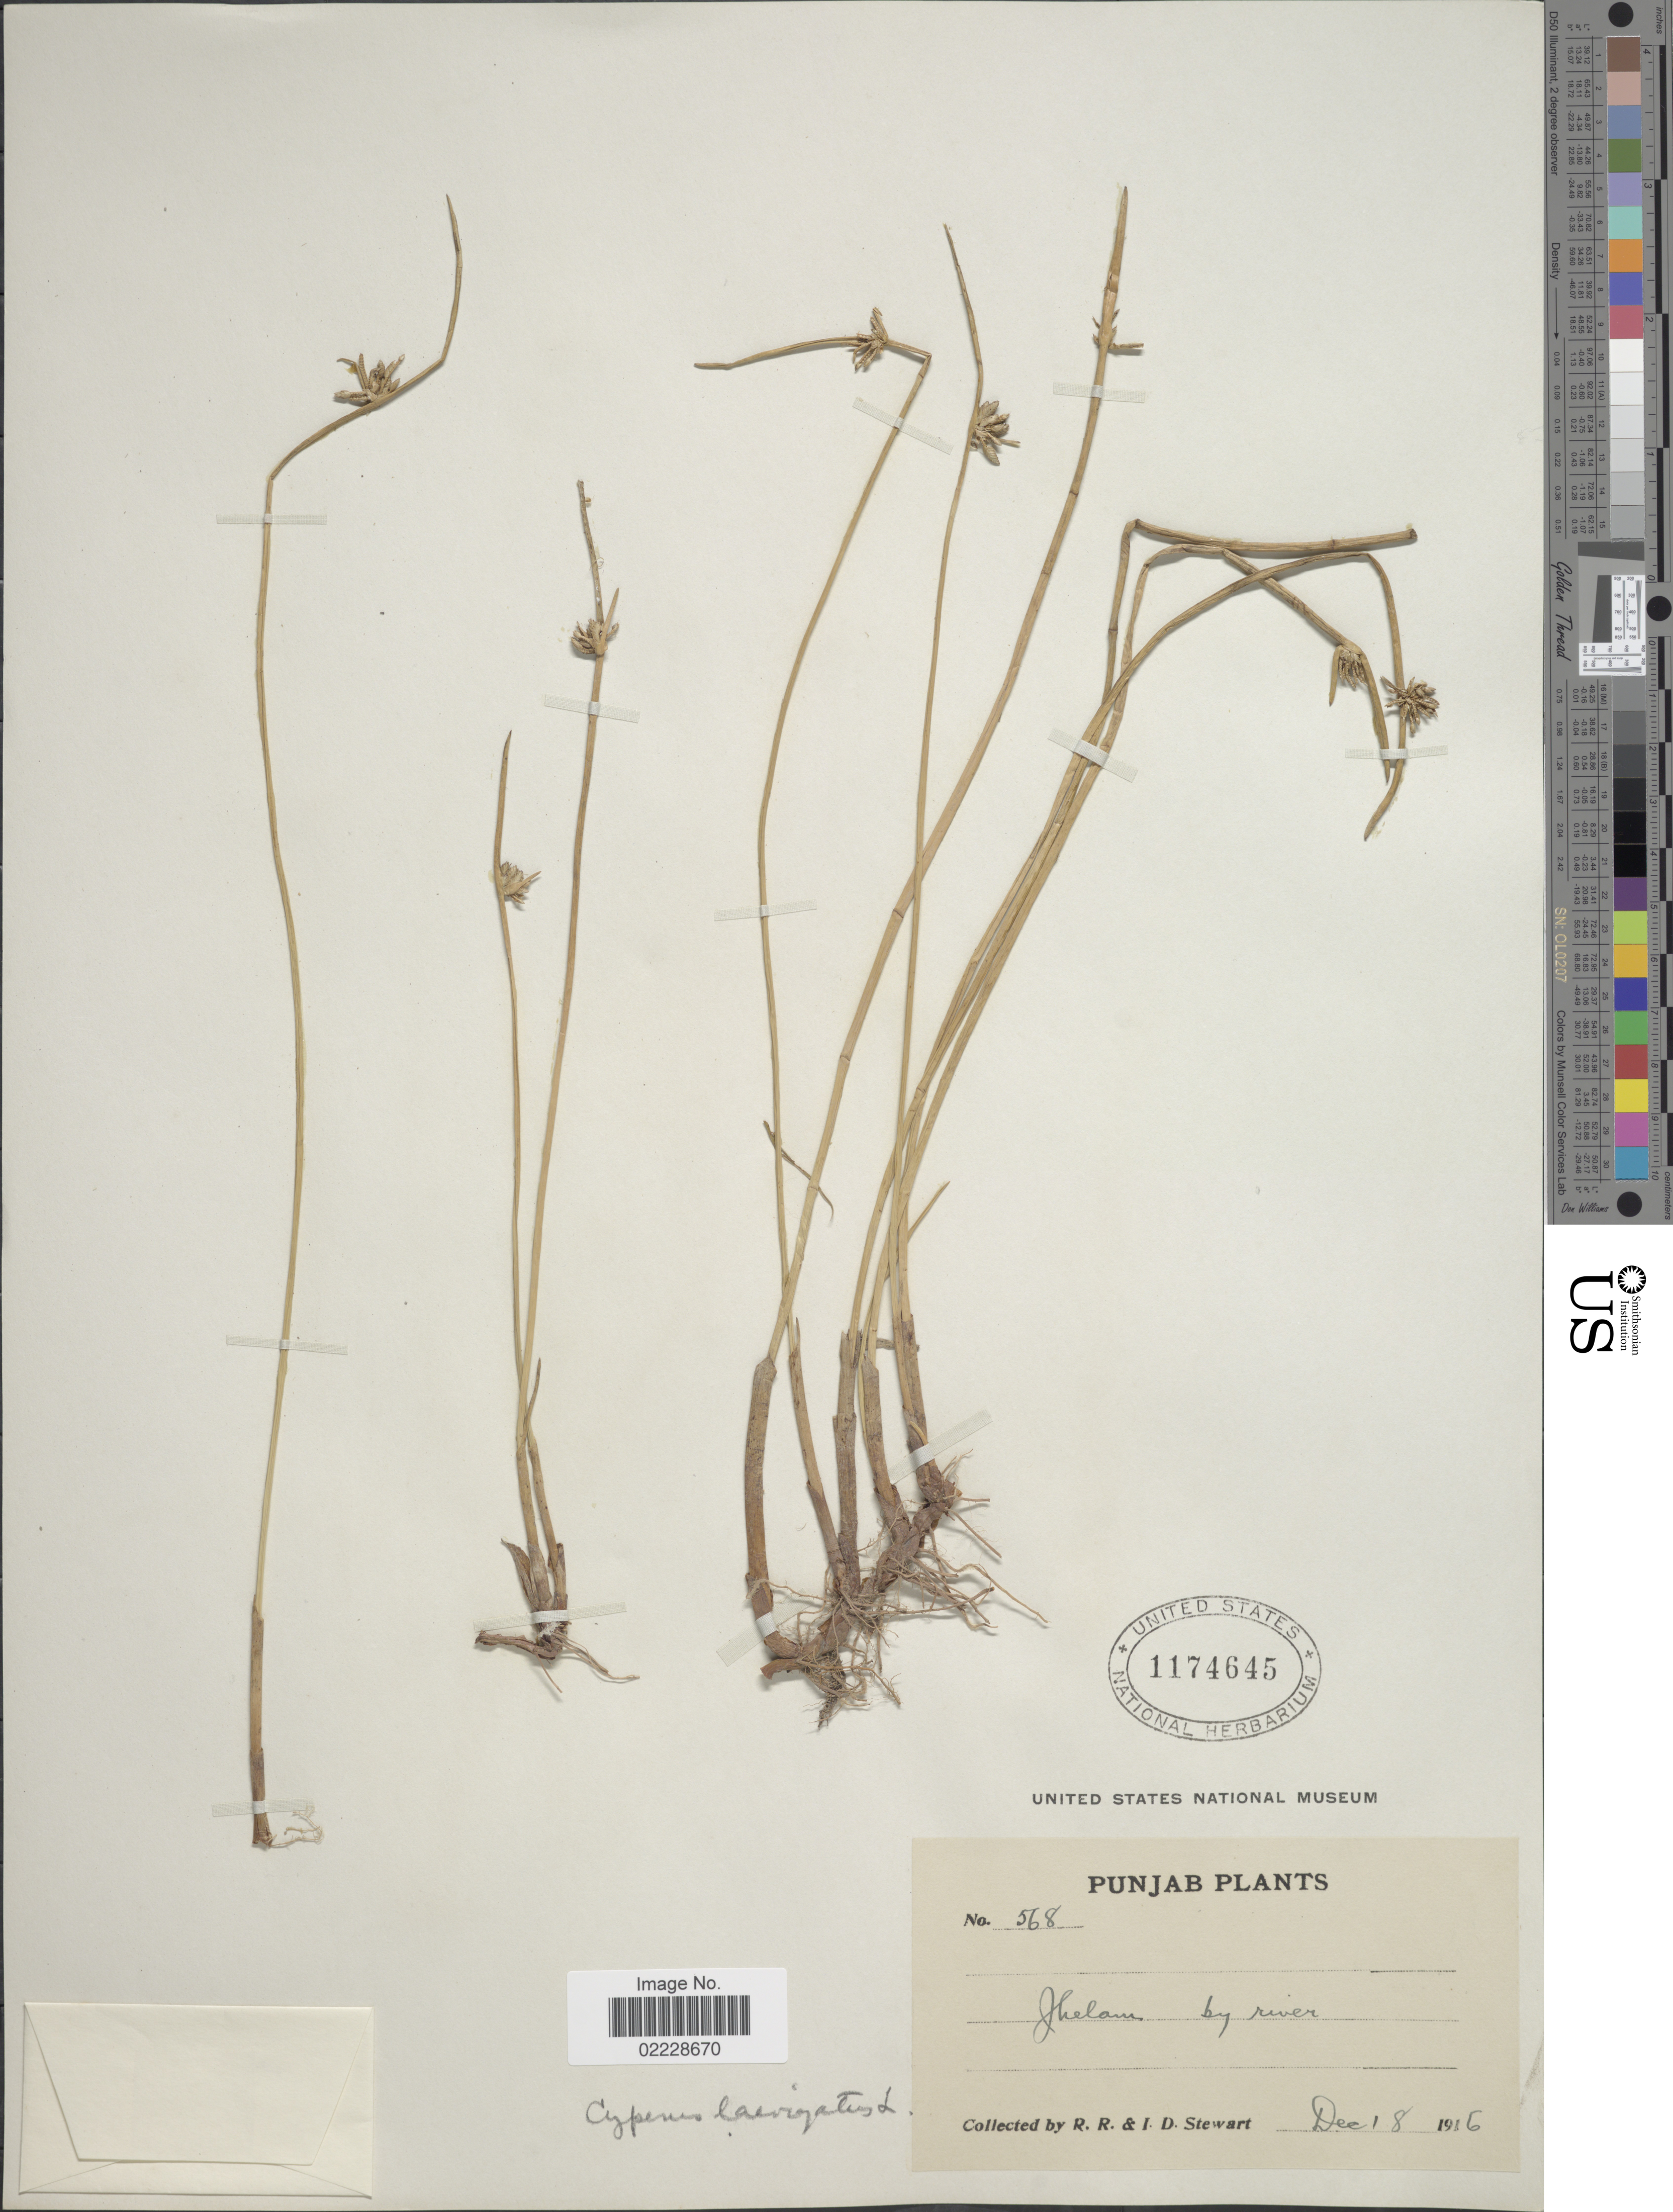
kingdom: Plantae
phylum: Tracheophyta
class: Liliopsida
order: Poales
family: Cyperaceae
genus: Cyperus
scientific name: Cyperus laevigatus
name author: L.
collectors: R. R. Stewart & I. Stewart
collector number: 568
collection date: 1916-12-18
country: Pakistan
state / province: Punjab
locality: Jhelum by river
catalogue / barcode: US 1174645